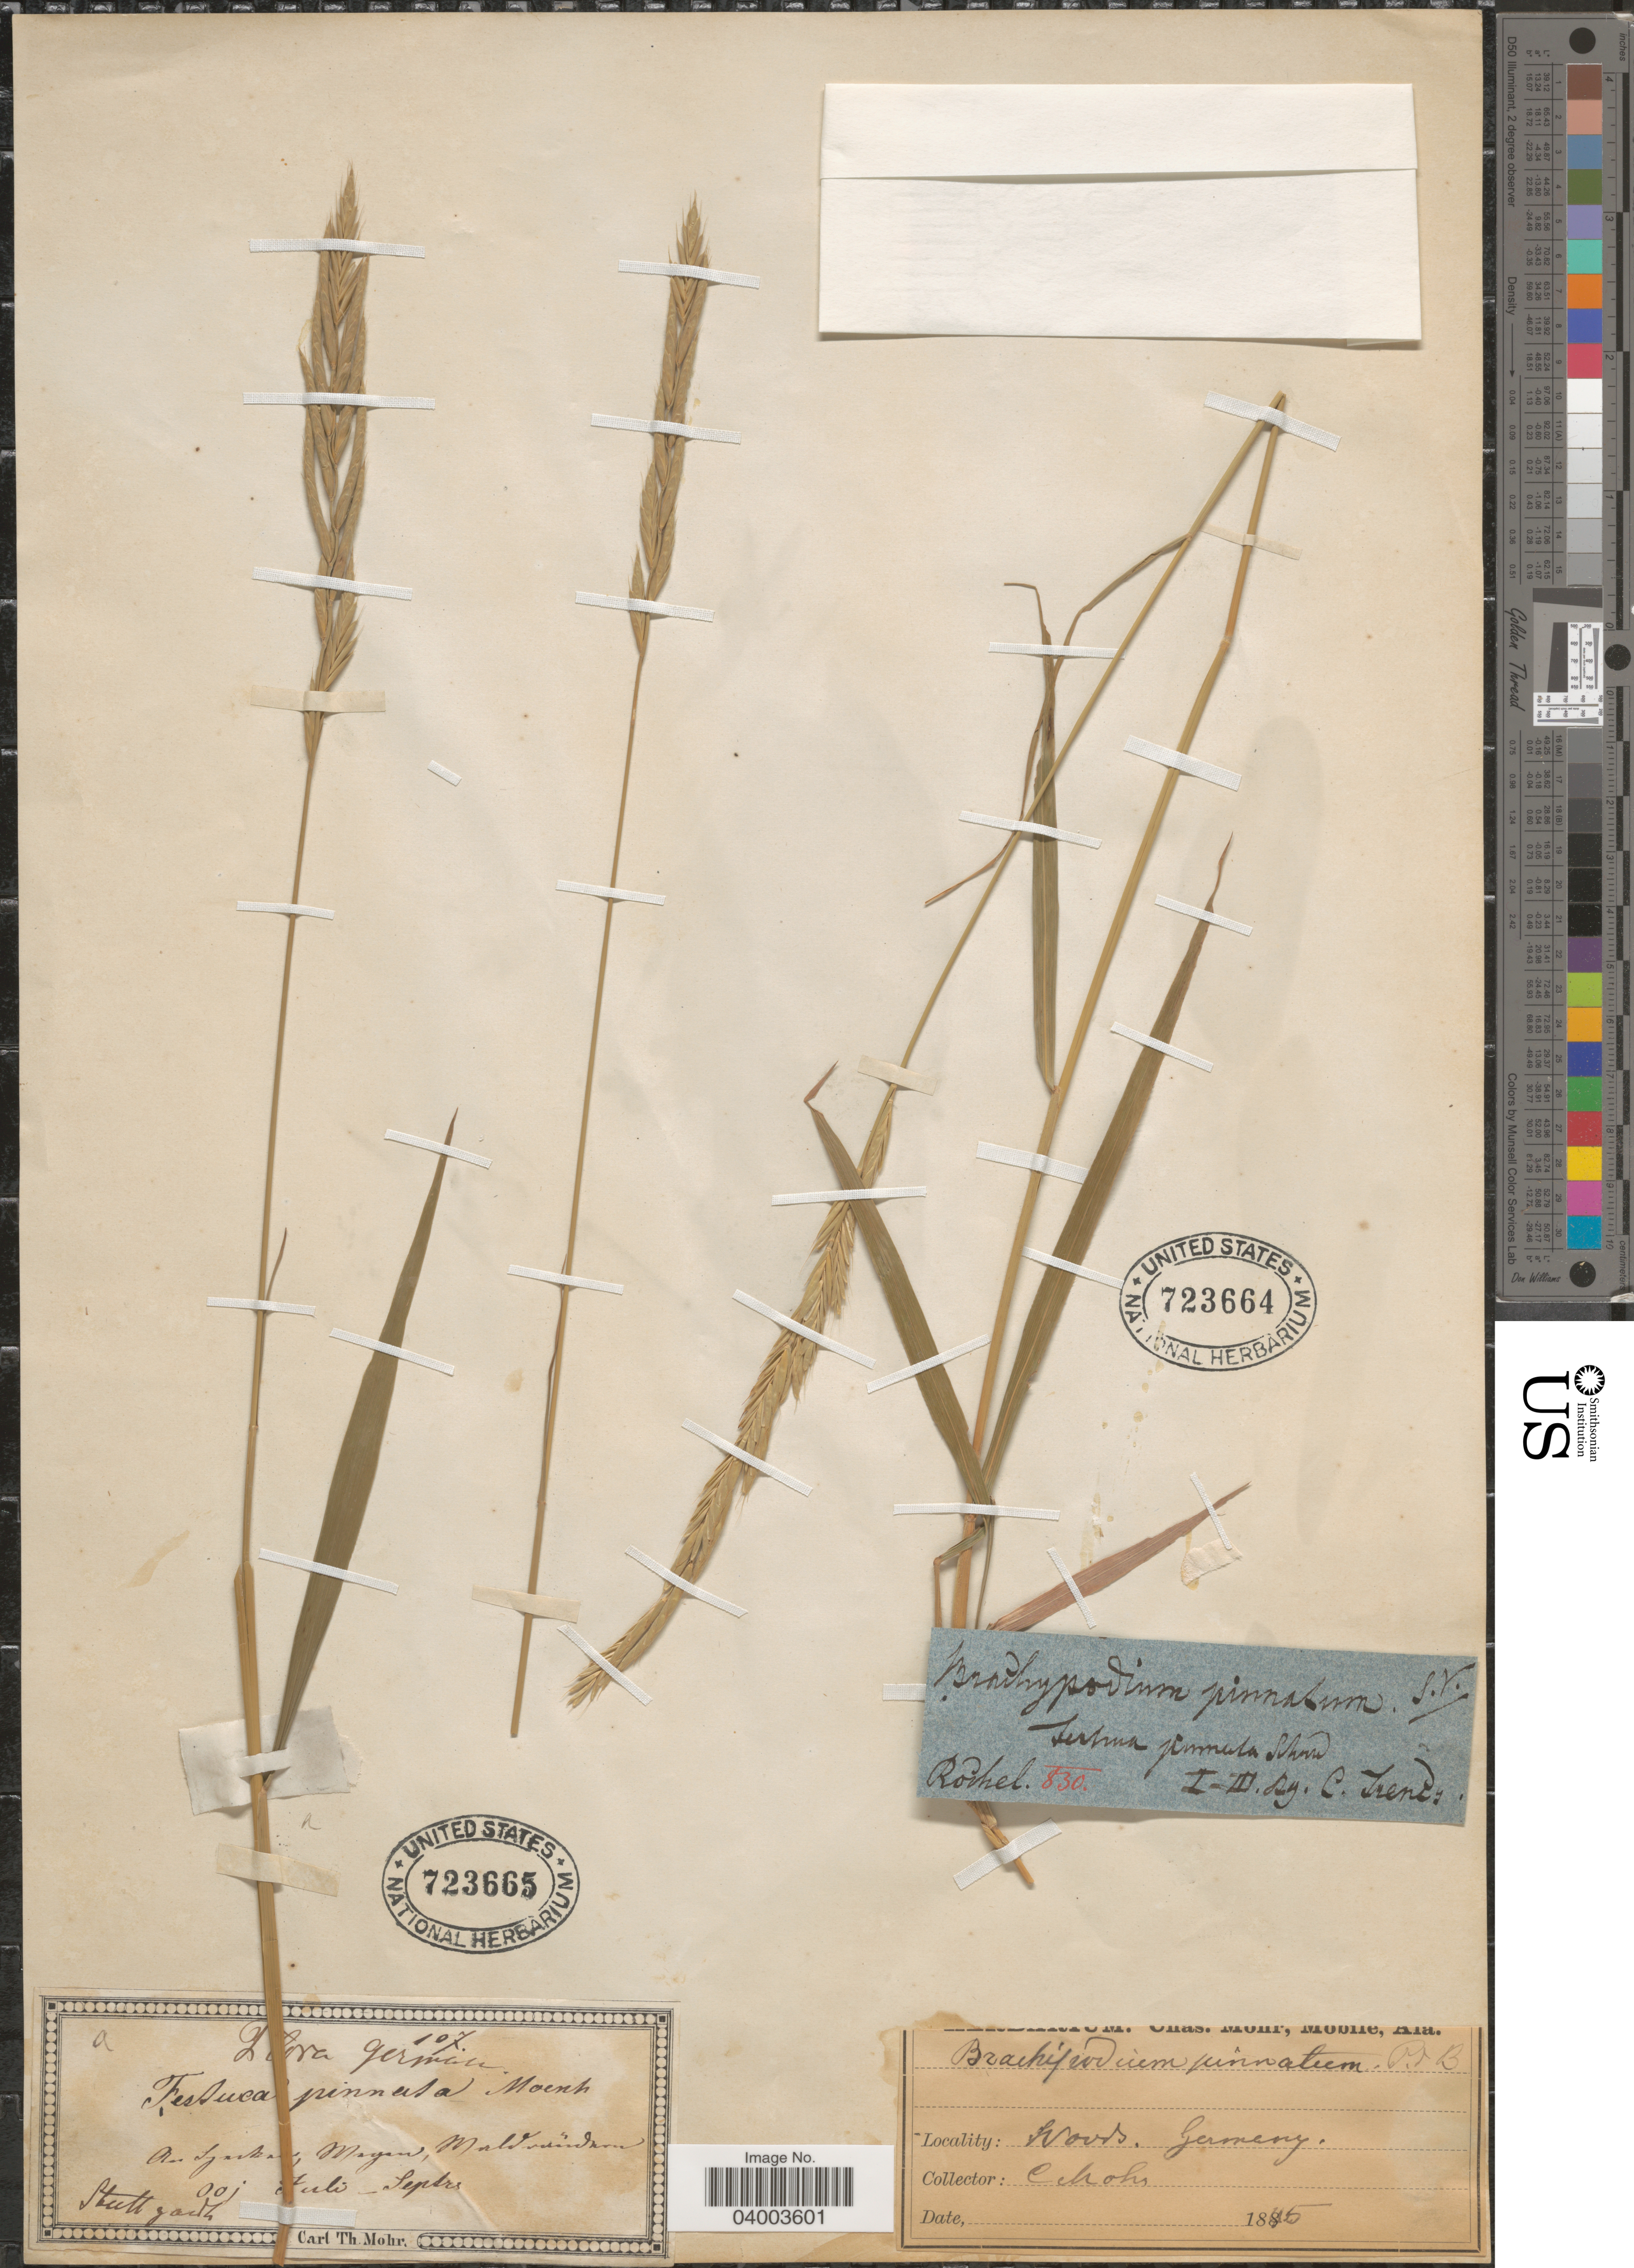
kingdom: Plantae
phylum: Tracheophyta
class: Liliopsida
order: Poales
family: Poaceae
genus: Brachypodium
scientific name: Brachypodium pinnatum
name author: (L.) P. Beauv.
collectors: Mohr, C. T. (herbarium)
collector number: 107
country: Germany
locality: Stuttgardt.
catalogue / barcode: US 723665-2